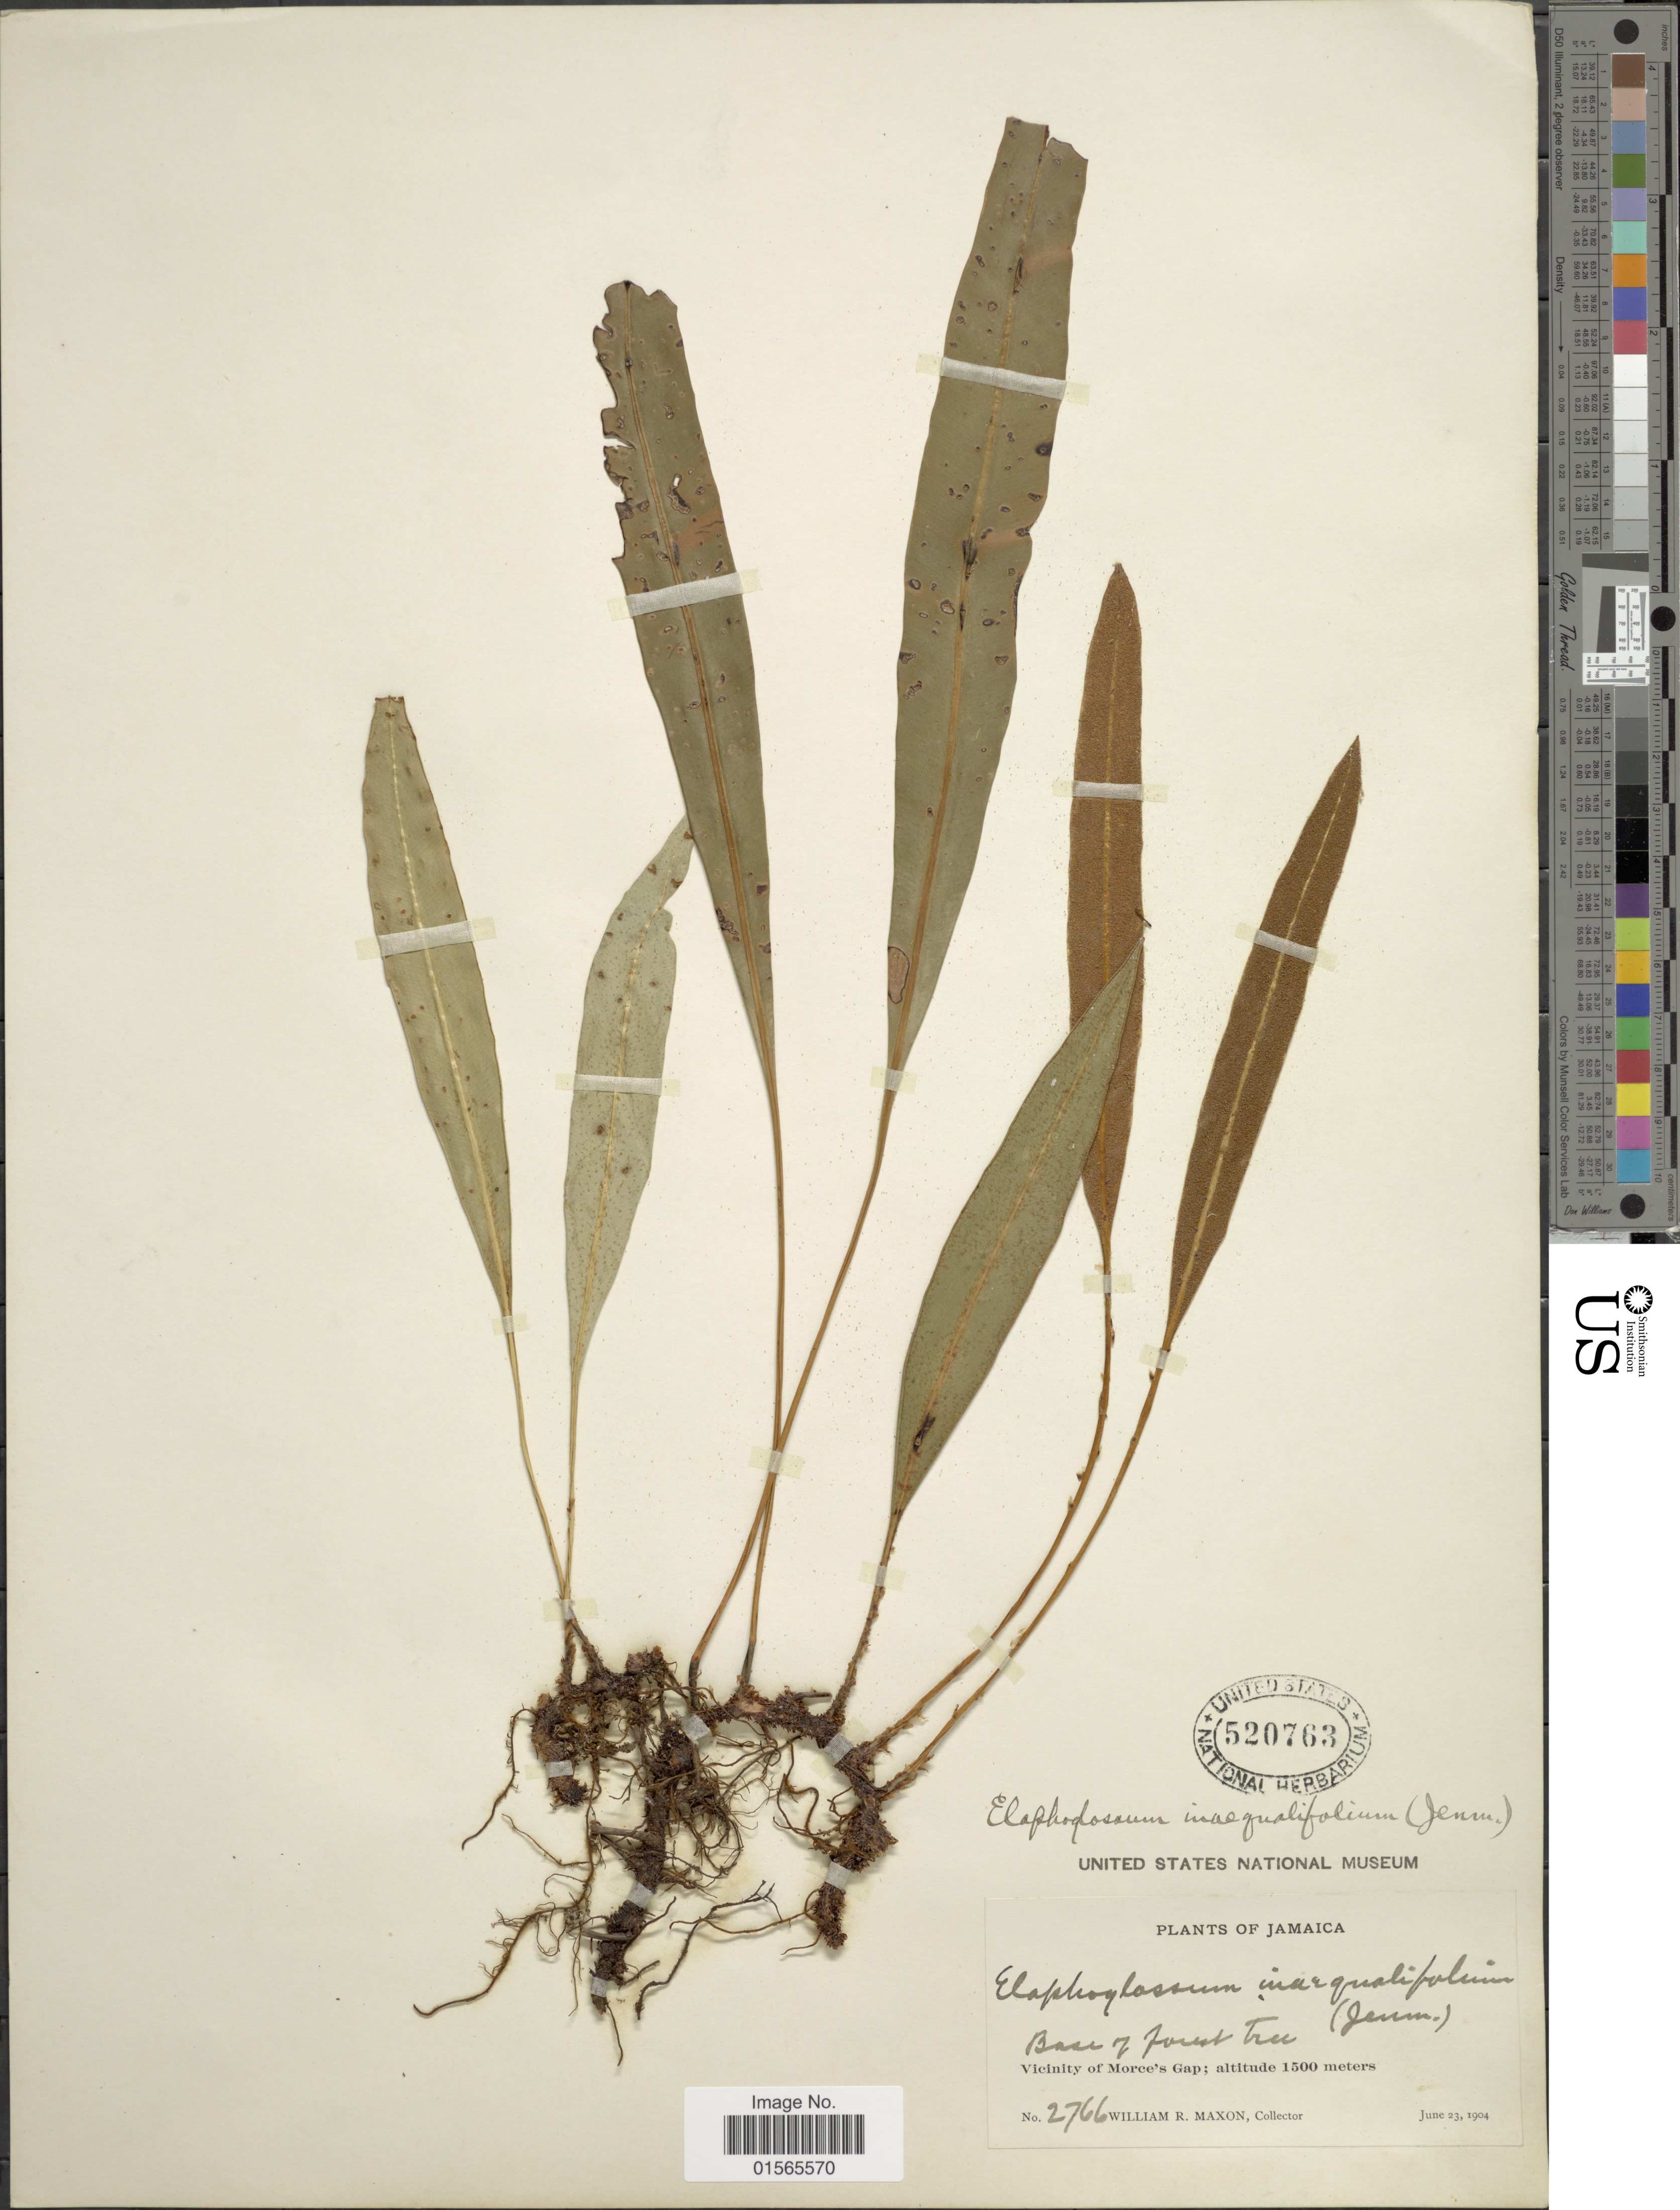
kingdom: Plantae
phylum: Tracheophyta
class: Polypodiopsida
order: Polypodiales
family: Dryopteridaceae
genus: Elaphoglossum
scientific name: Elaphoglossum inaequalifolium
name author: (Jenman) C. Chr.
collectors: W. R. Maxon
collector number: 2766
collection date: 1904-06-23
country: Jamaica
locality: Base of forest tree, Vicinity of Morce's Gap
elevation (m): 1500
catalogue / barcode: US 520763